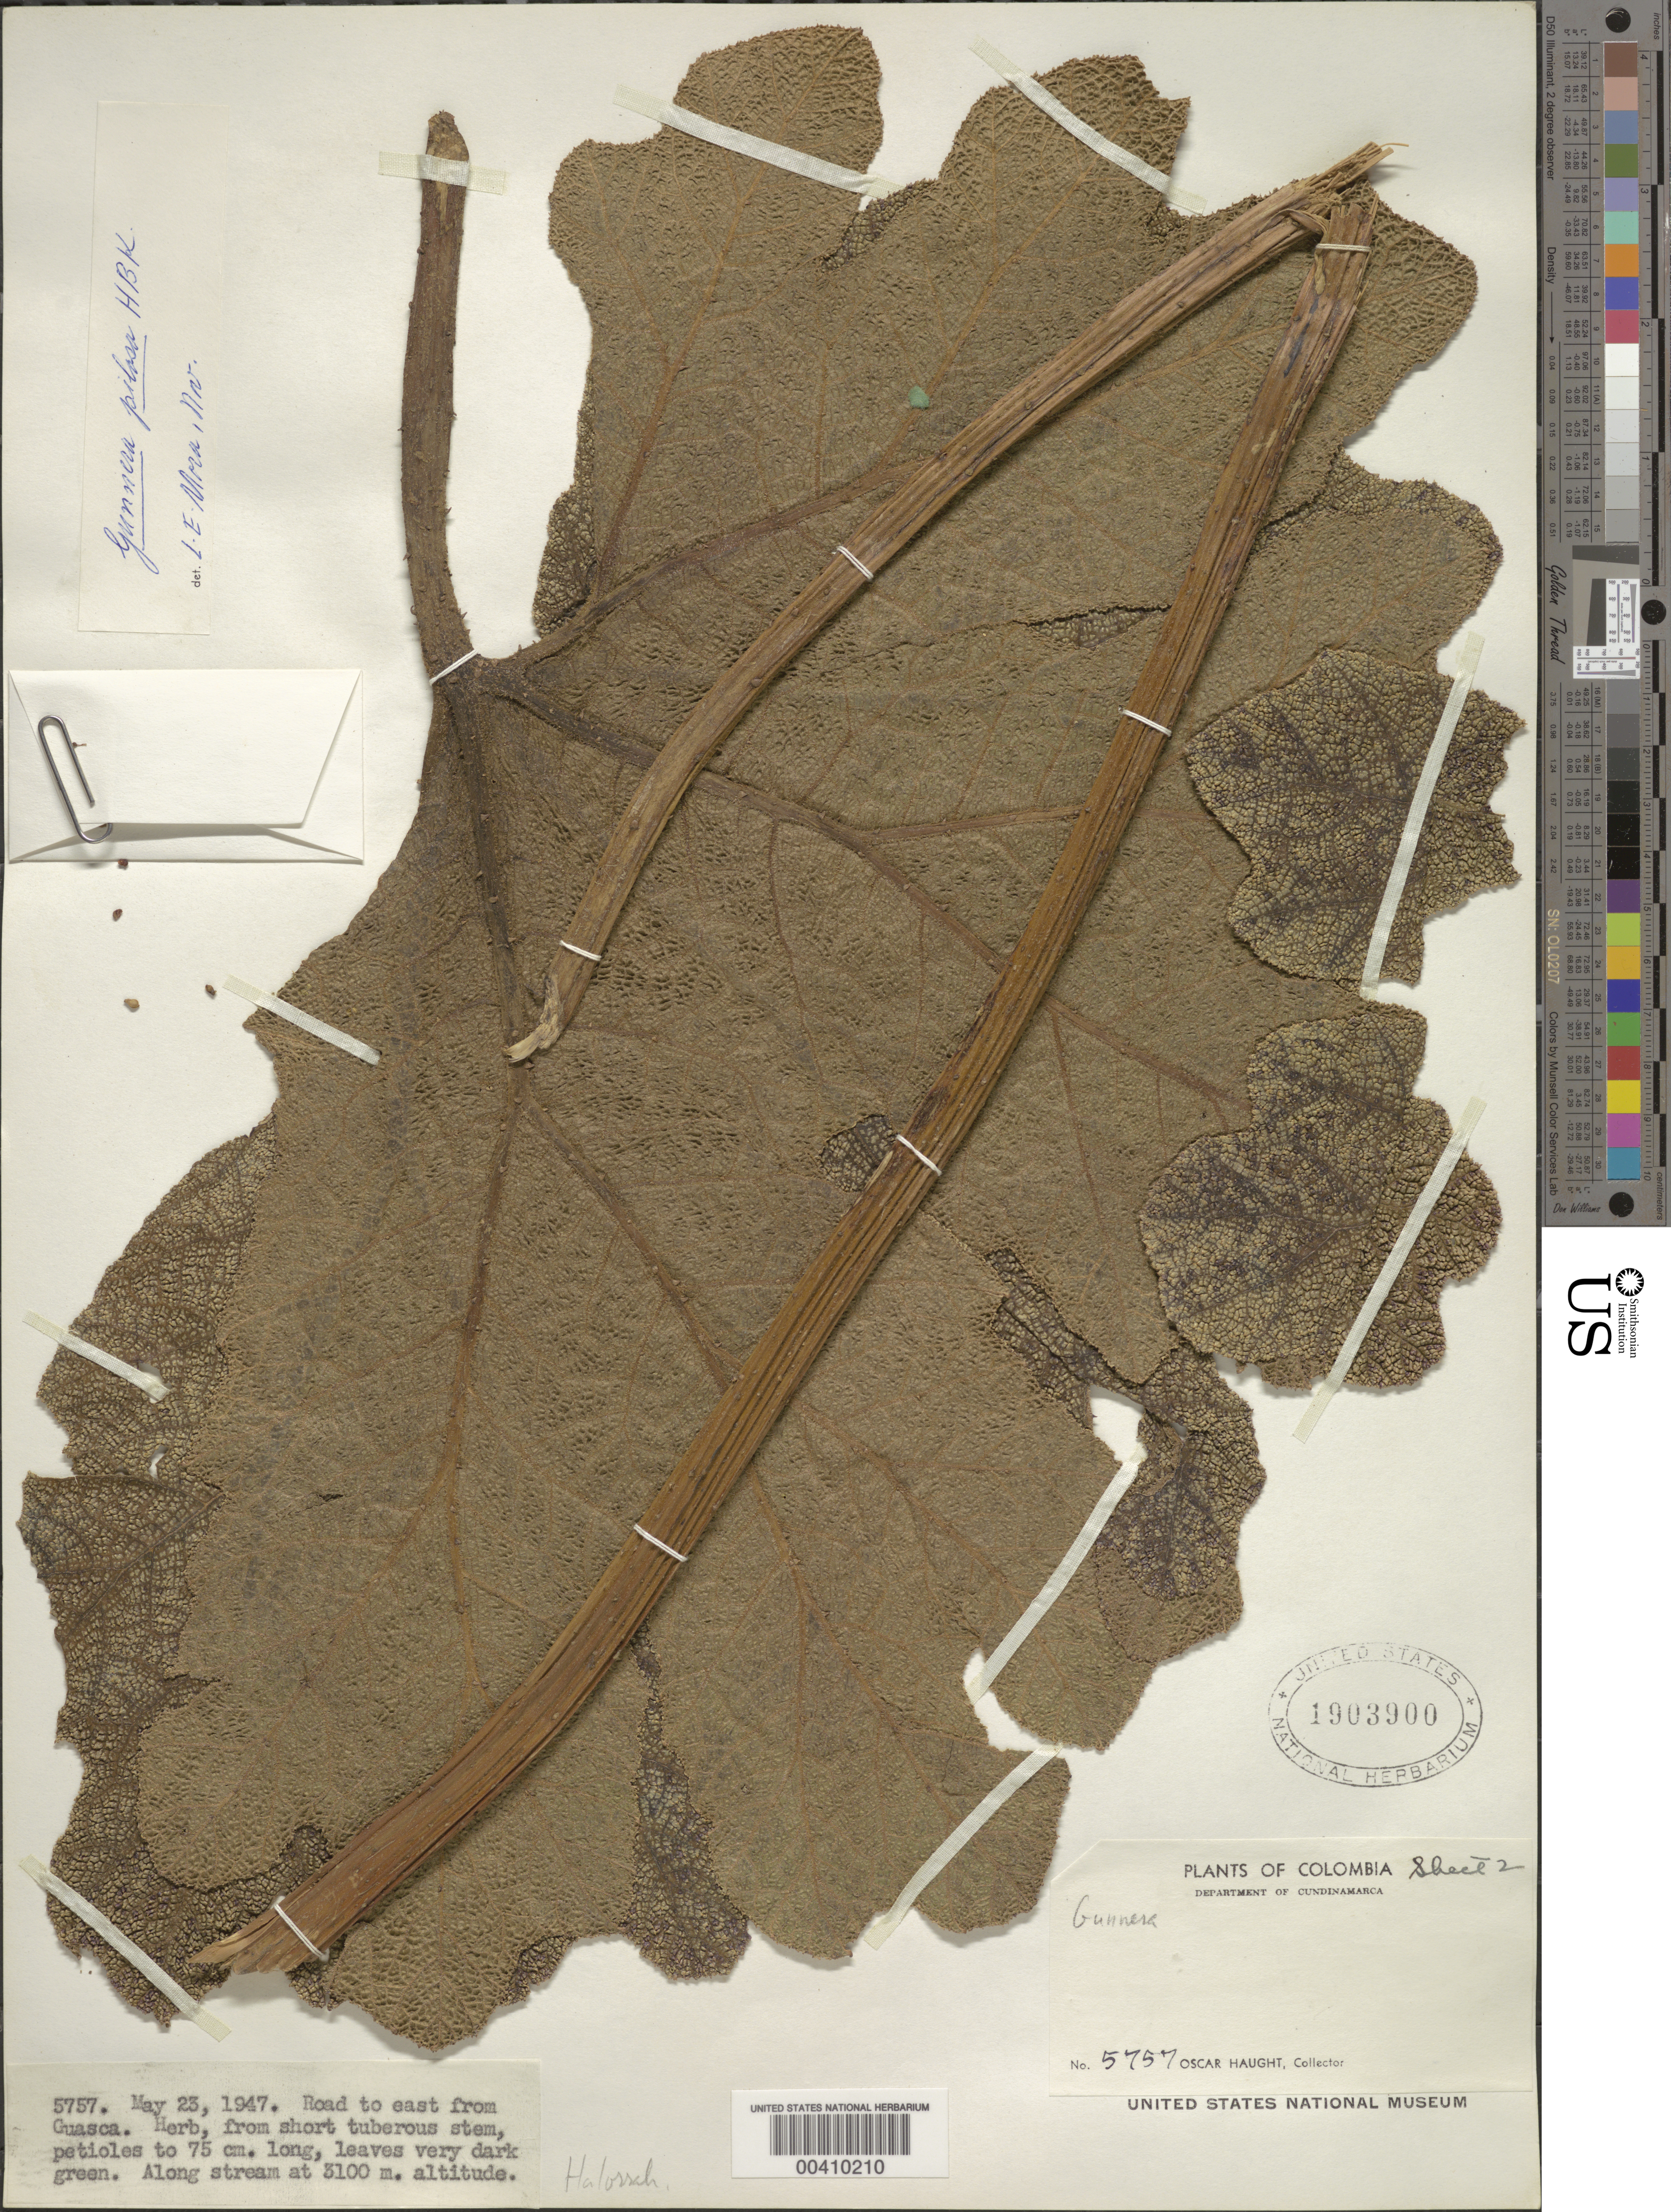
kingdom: Plantae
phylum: Tracheophyta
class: Magnoliopsida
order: Gunnerales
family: Gunneraceae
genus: Gunnera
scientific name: Gunnera pilosa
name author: Kunth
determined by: Mora-Osejo, L. E.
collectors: O. L. Haught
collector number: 5757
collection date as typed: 23 May 1947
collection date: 1947-05-23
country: Colombia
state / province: Cundinamarca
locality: Road to E from Guasca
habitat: along stream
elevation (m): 3100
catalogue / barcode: US 1903900